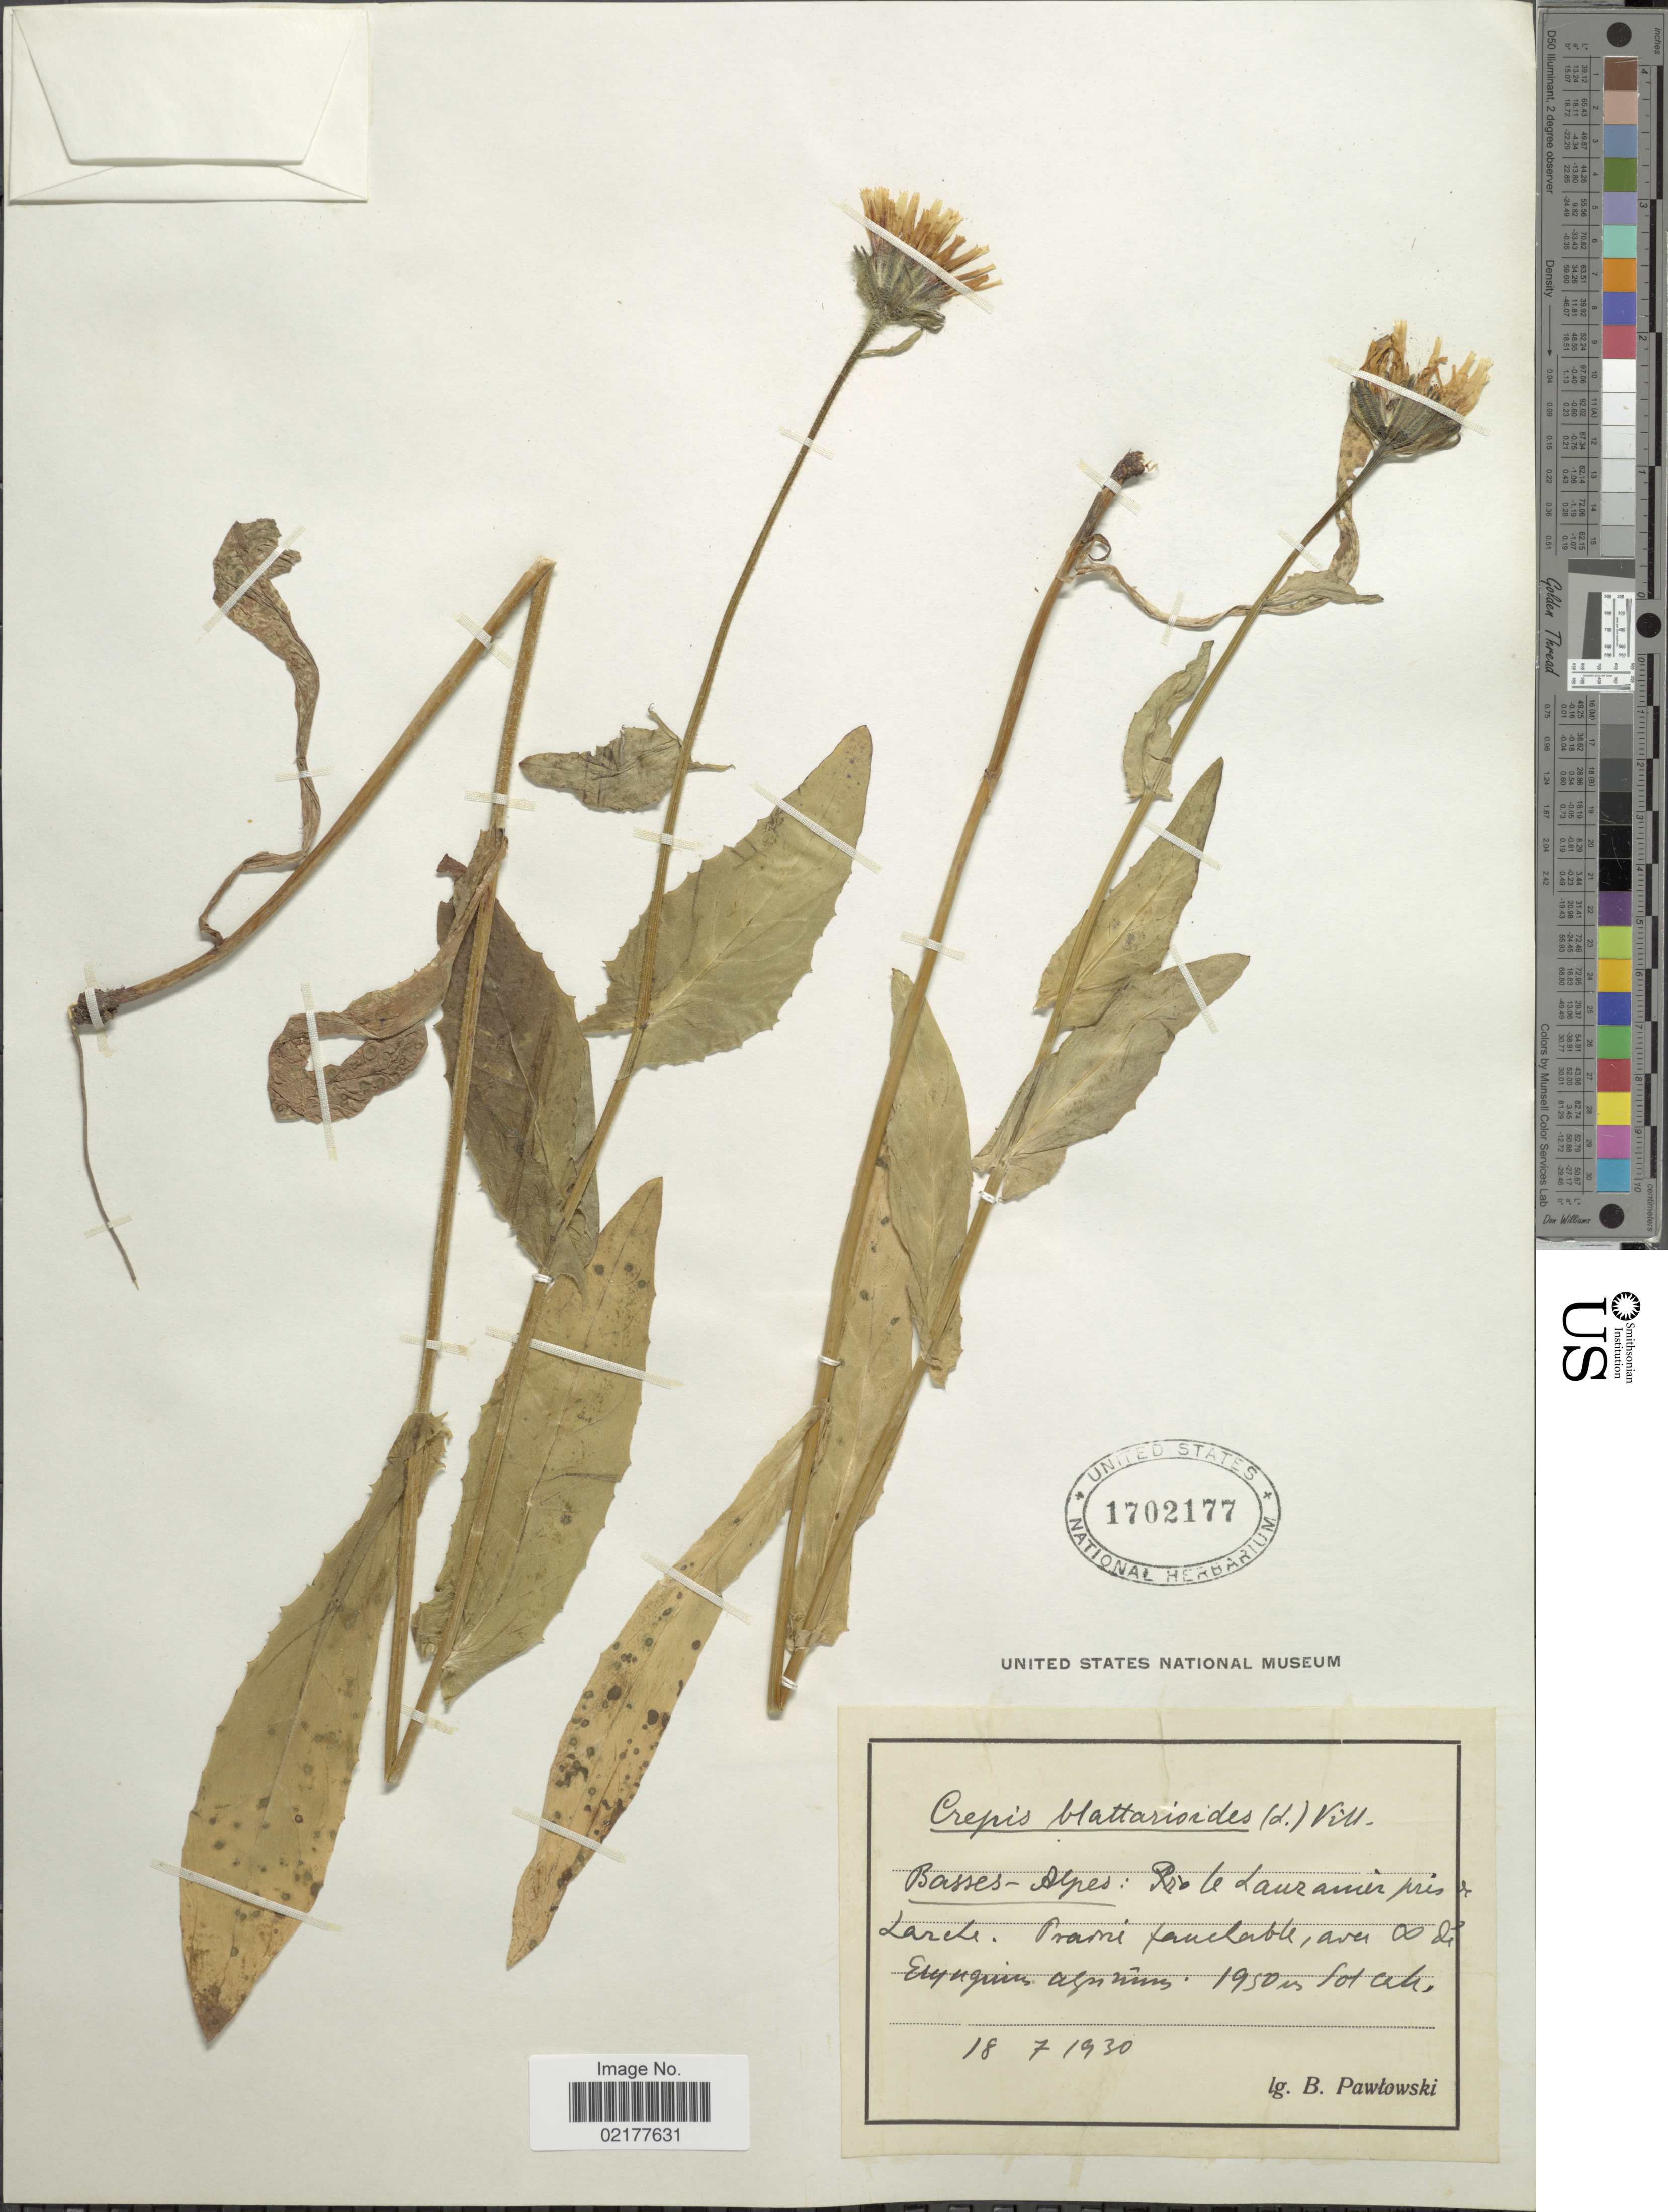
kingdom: Plantae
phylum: Tracheophyta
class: Magnoliopsida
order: Asterales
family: Asteraceae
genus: Crepis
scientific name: Crepis pyrenaica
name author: (L.) Greuter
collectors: B. Pawtowski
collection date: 1930-07-18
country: France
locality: Basses-Alpes: Pro le lauranier pres de Larete. Prairie fauelable, aven 00 di Eujuguin asnnines [interpreted]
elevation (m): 1950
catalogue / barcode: US 1702177